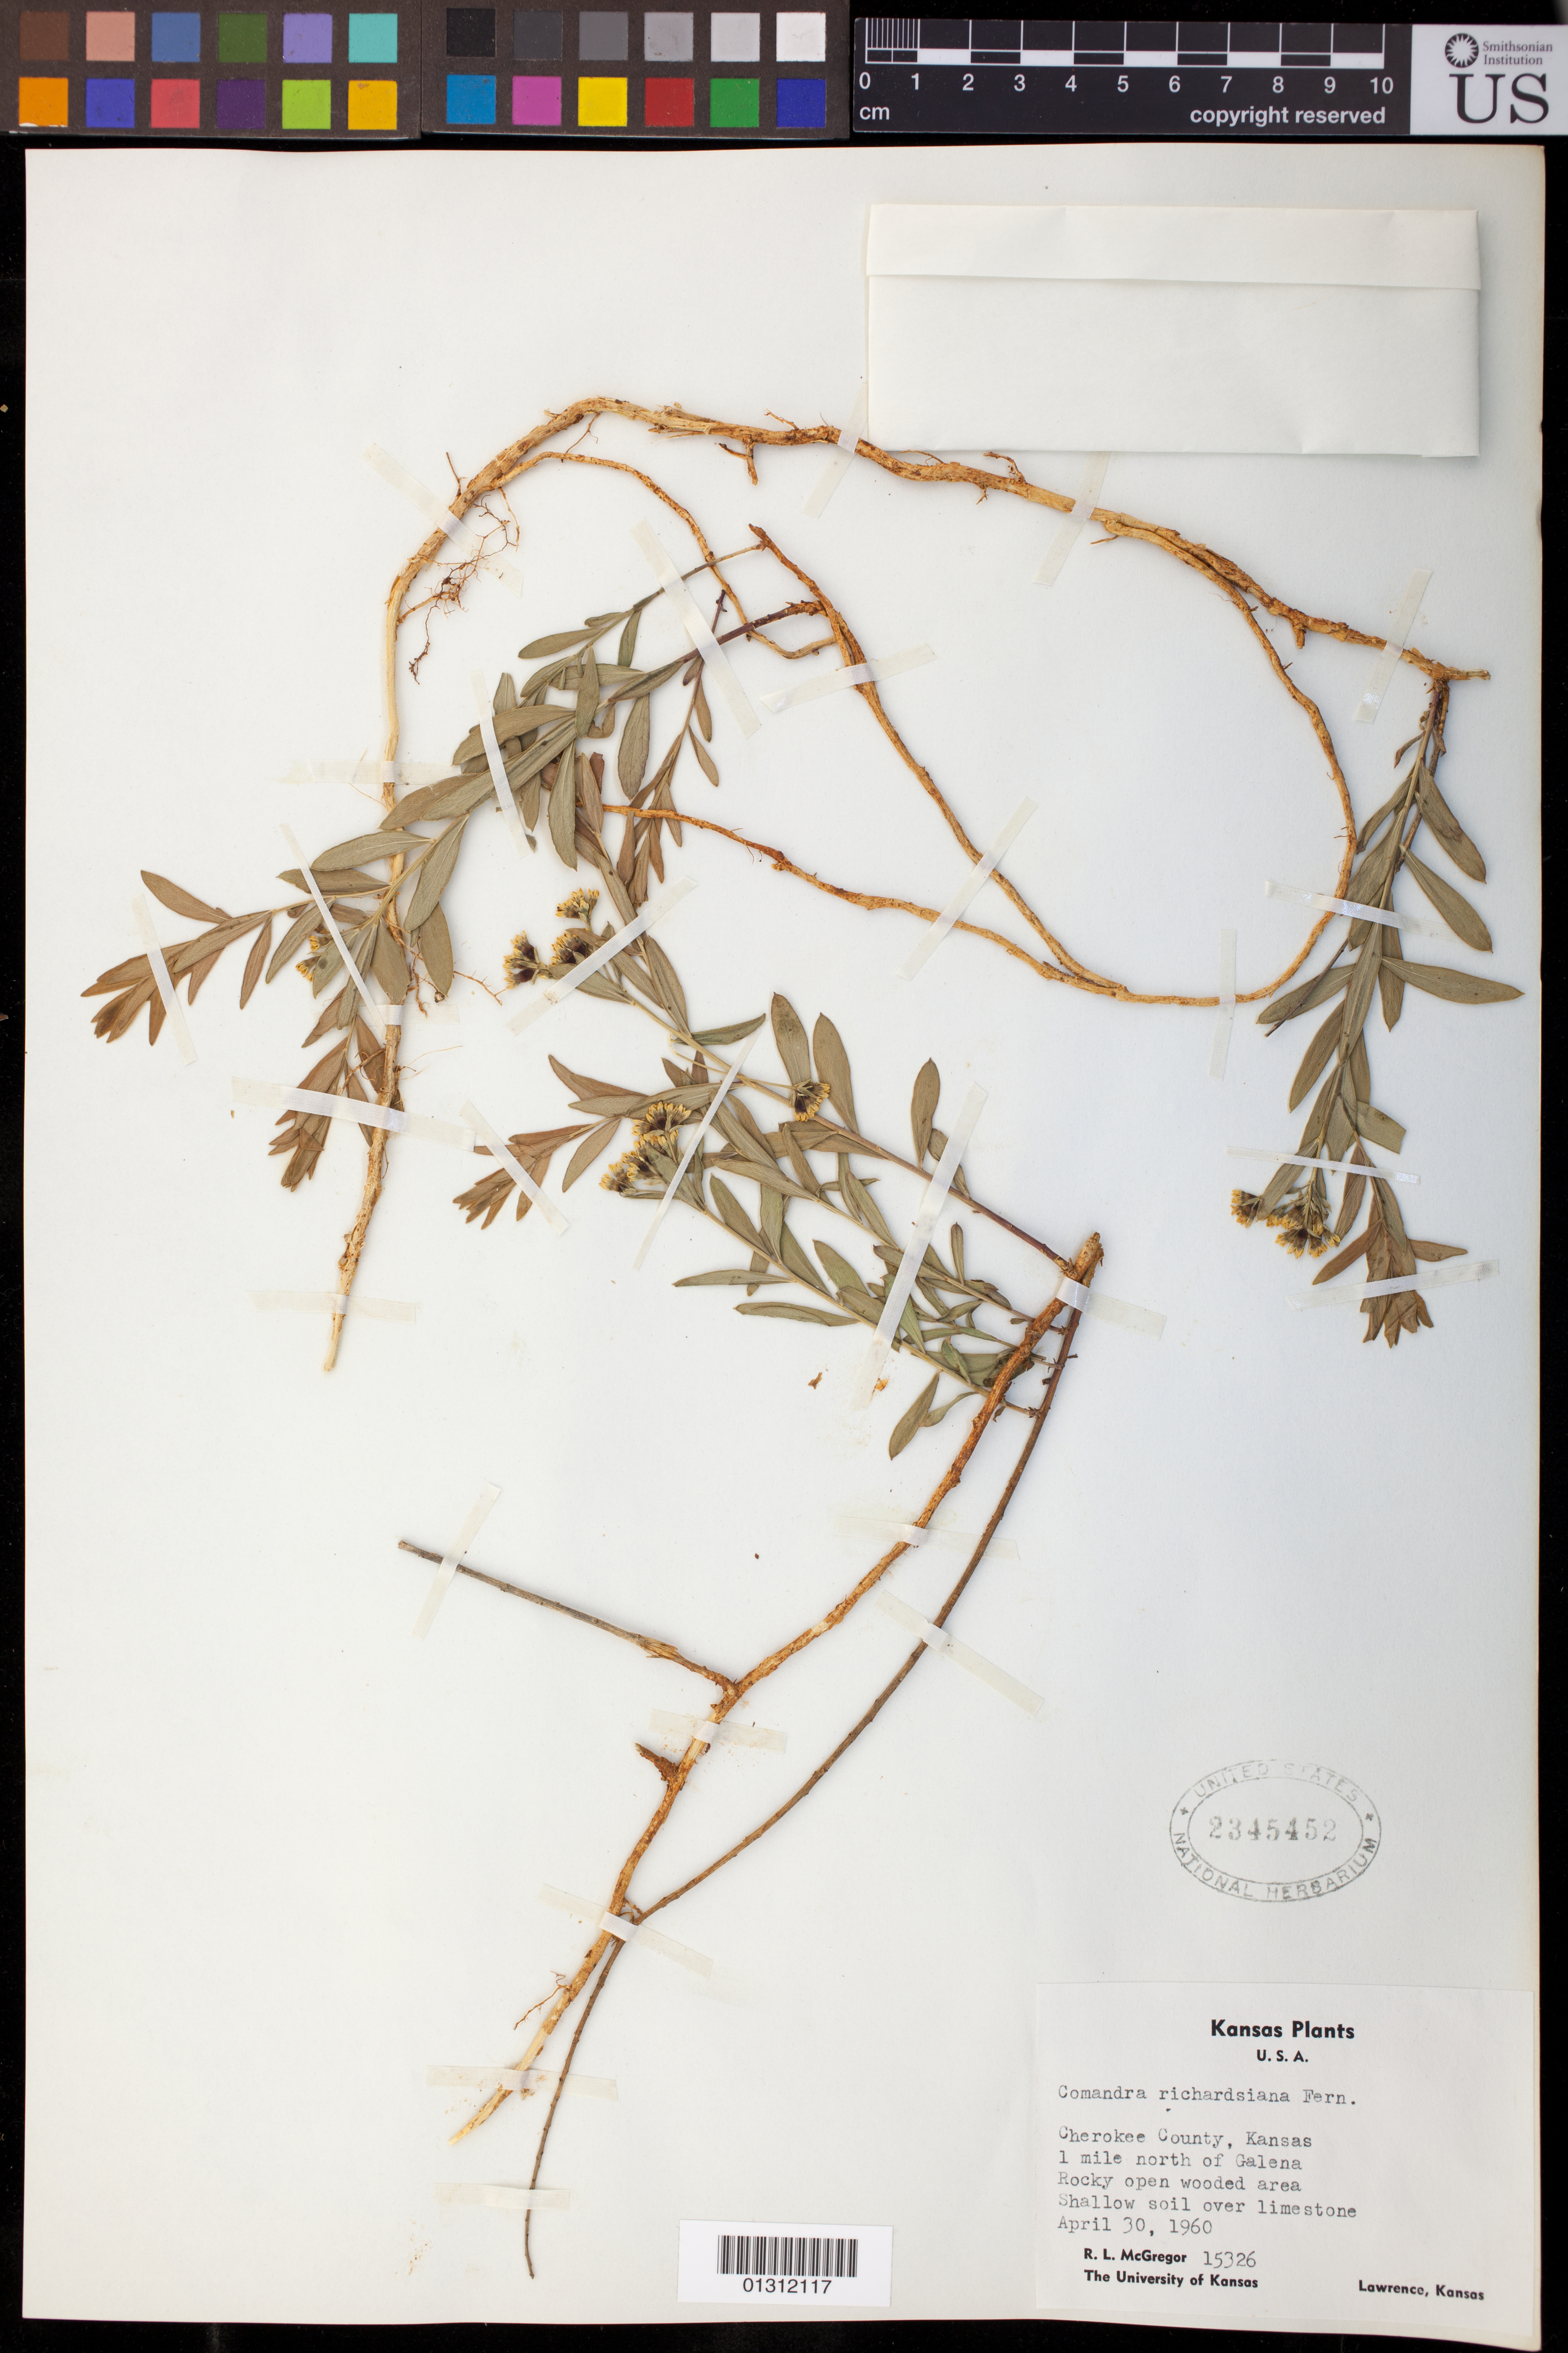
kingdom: Plantae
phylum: Tracheophyta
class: Magnoliopsida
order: Santalales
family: Comandraceae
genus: Comandra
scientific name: Comandra richardsiana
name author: Fernald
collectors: R. McGregor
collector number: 15326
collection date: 1960-04-30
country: United States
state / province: Kansas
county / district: Cherokee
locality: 1 mile north of Galena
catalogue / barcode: US 2345452